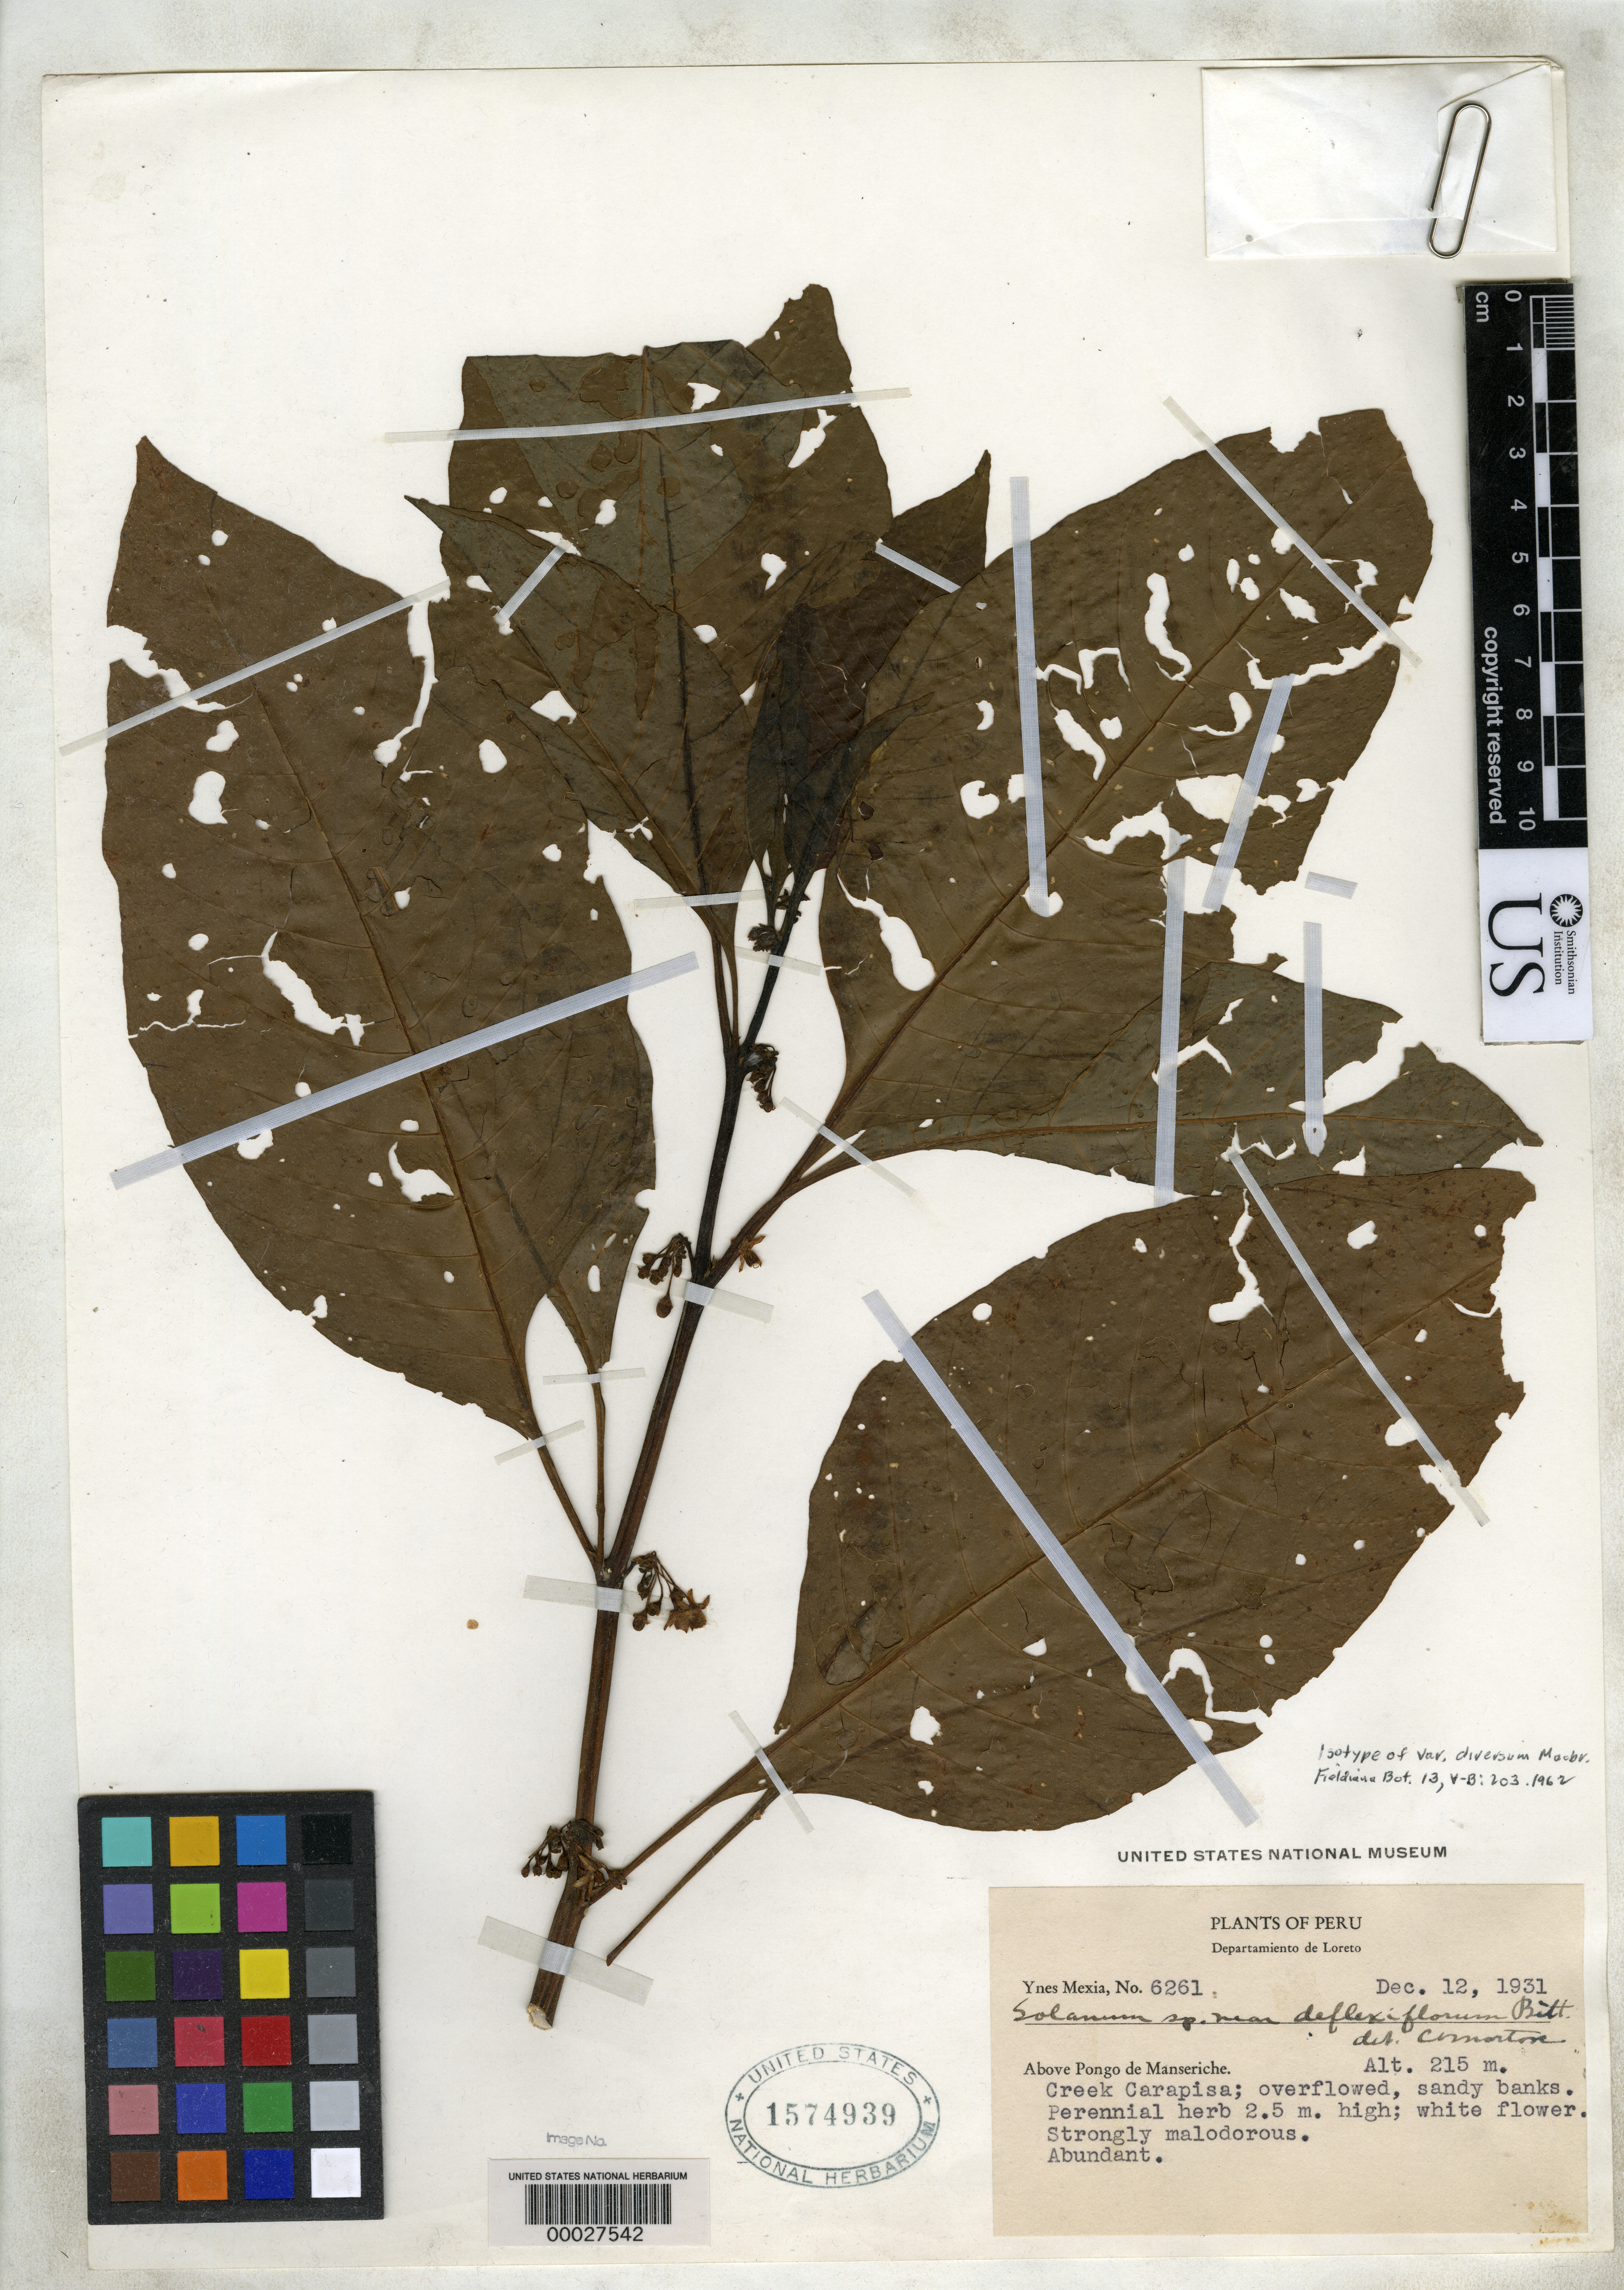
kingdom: Plantae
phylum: Tracheophyta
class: Magnoliopsida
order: Solanales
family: Solanaceae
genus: Solanum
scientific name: Solanum deflexiflorum var. diversum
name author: J.F. Macbr.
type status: Isotype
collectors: Y. Mexia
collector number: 6261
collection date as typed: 12 Dec 1931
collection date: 1931-12-12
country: Peru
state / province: Loreto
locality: Pongo de Manseriche.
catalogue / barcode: US 1574939